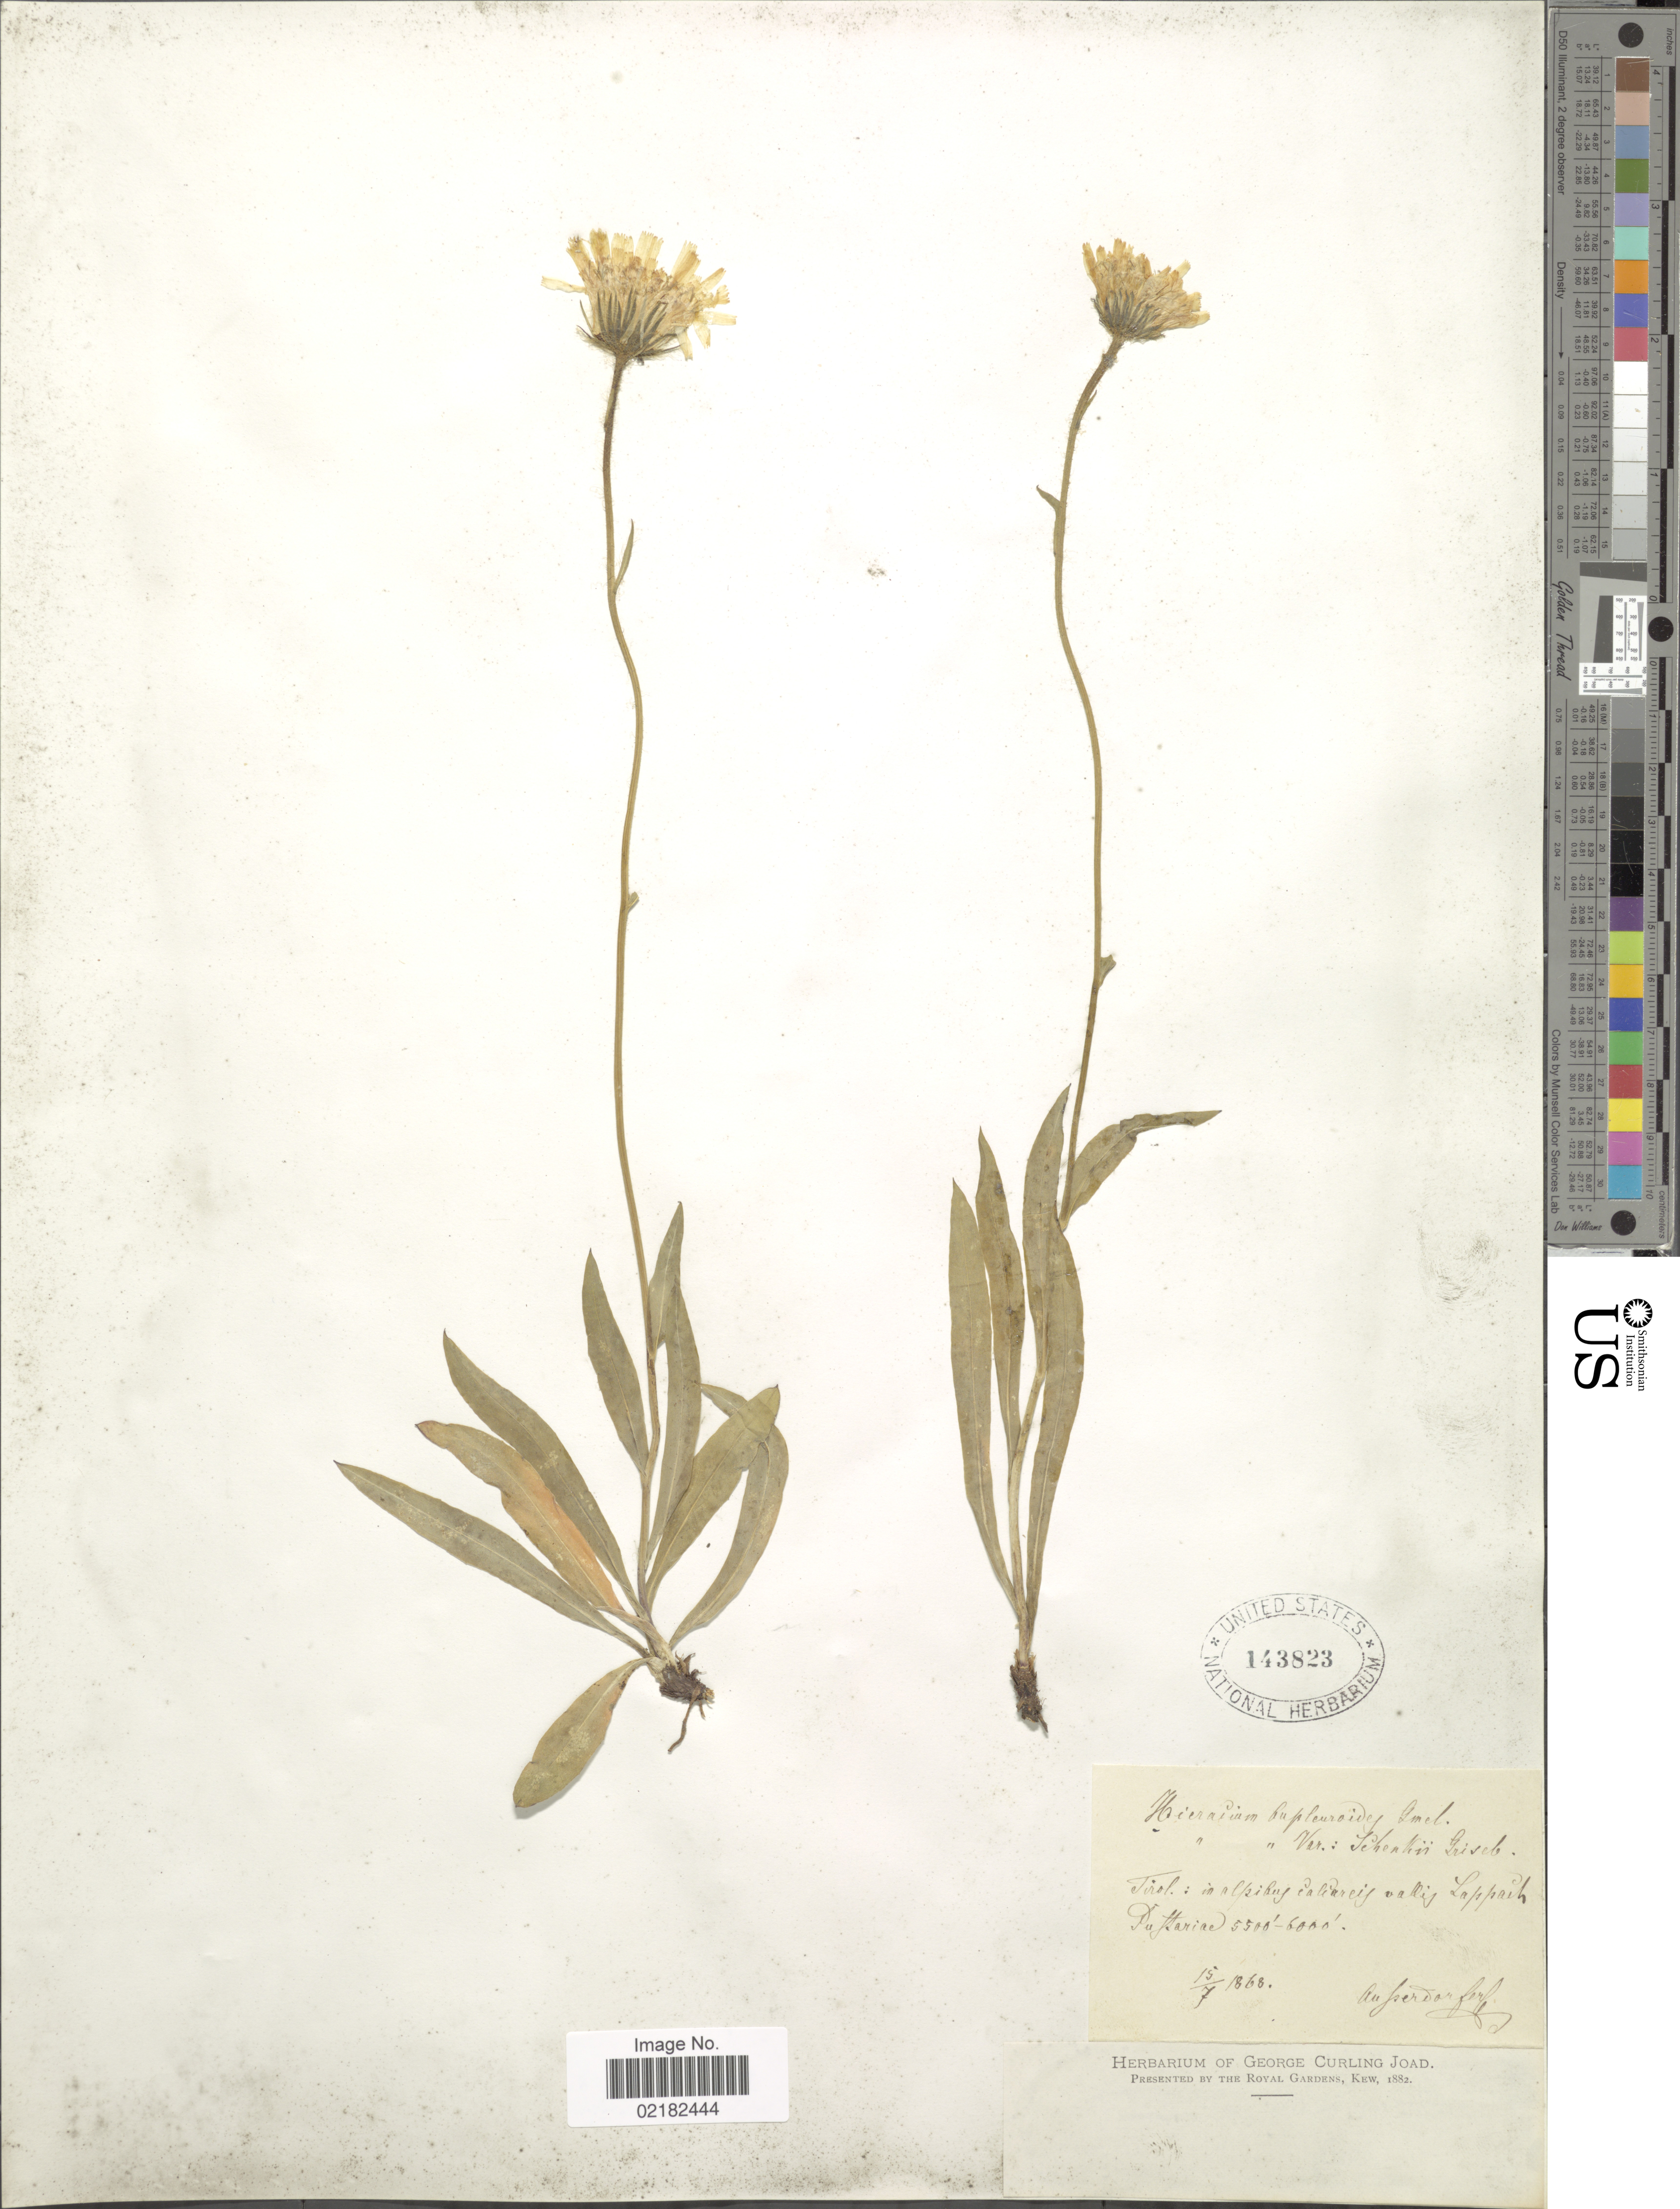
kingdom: Plantae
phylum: Tracheophyta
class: Magnoliopsida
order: Asterales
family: Asteraceae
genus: Hieracium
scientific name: Hieracium bupleuroides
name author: C.C. Gmel.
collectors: Aufsersdorfer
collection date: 1868-07-15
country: Austria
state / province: Tirol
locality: Alpibus Caliareif vallis Lappaih Puftariae [interpreted]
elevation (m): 1676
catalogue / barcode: US 143823